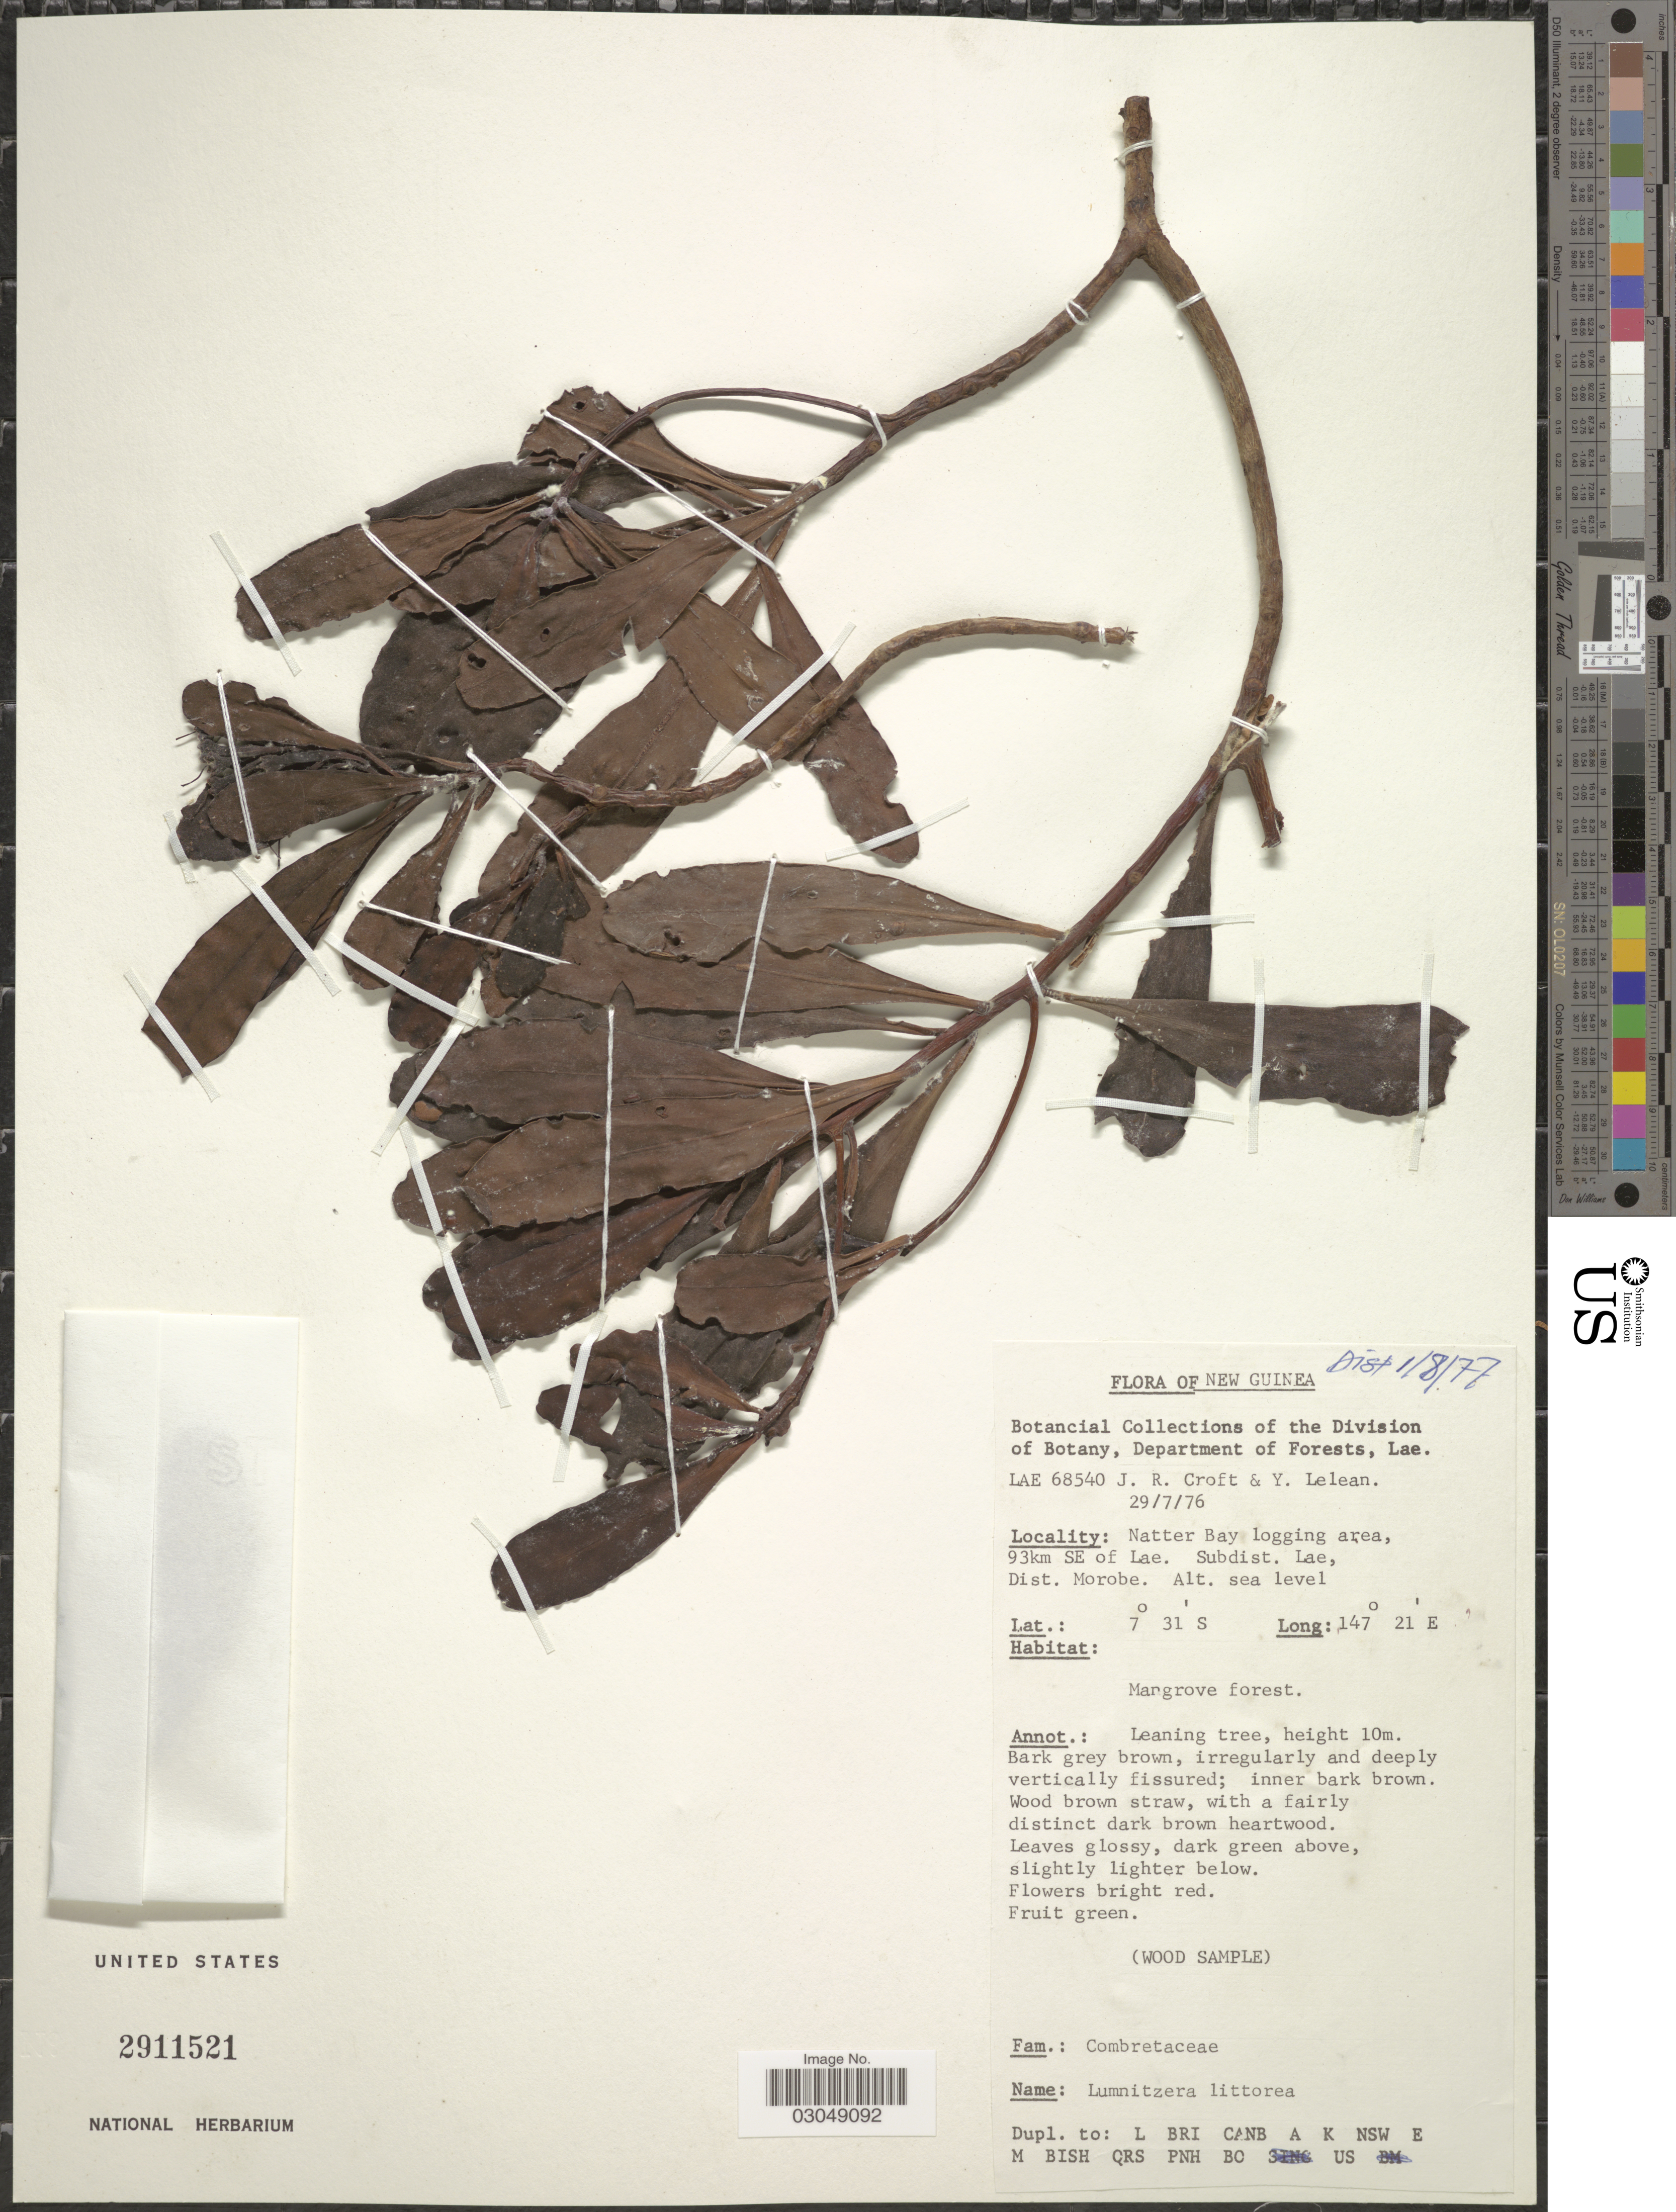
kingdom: Plantae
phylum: Tracheophyta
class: Magnoliopsida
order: Myrtales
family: Combretaceae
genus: Lumnitzera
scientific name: Lumnitzera littorea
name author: (Jack) Voight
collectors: J. R. Croft & Y. Lelean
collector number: LAE68540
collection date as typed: Transcribed d/m/y: 29/7/76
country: Papua New Guinea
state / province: Morobe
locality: New Guinea. Natter Bay logging area, 93km SE of Lae. Subdist. Lae, Dist. Morobe.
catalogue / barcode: US 2911521